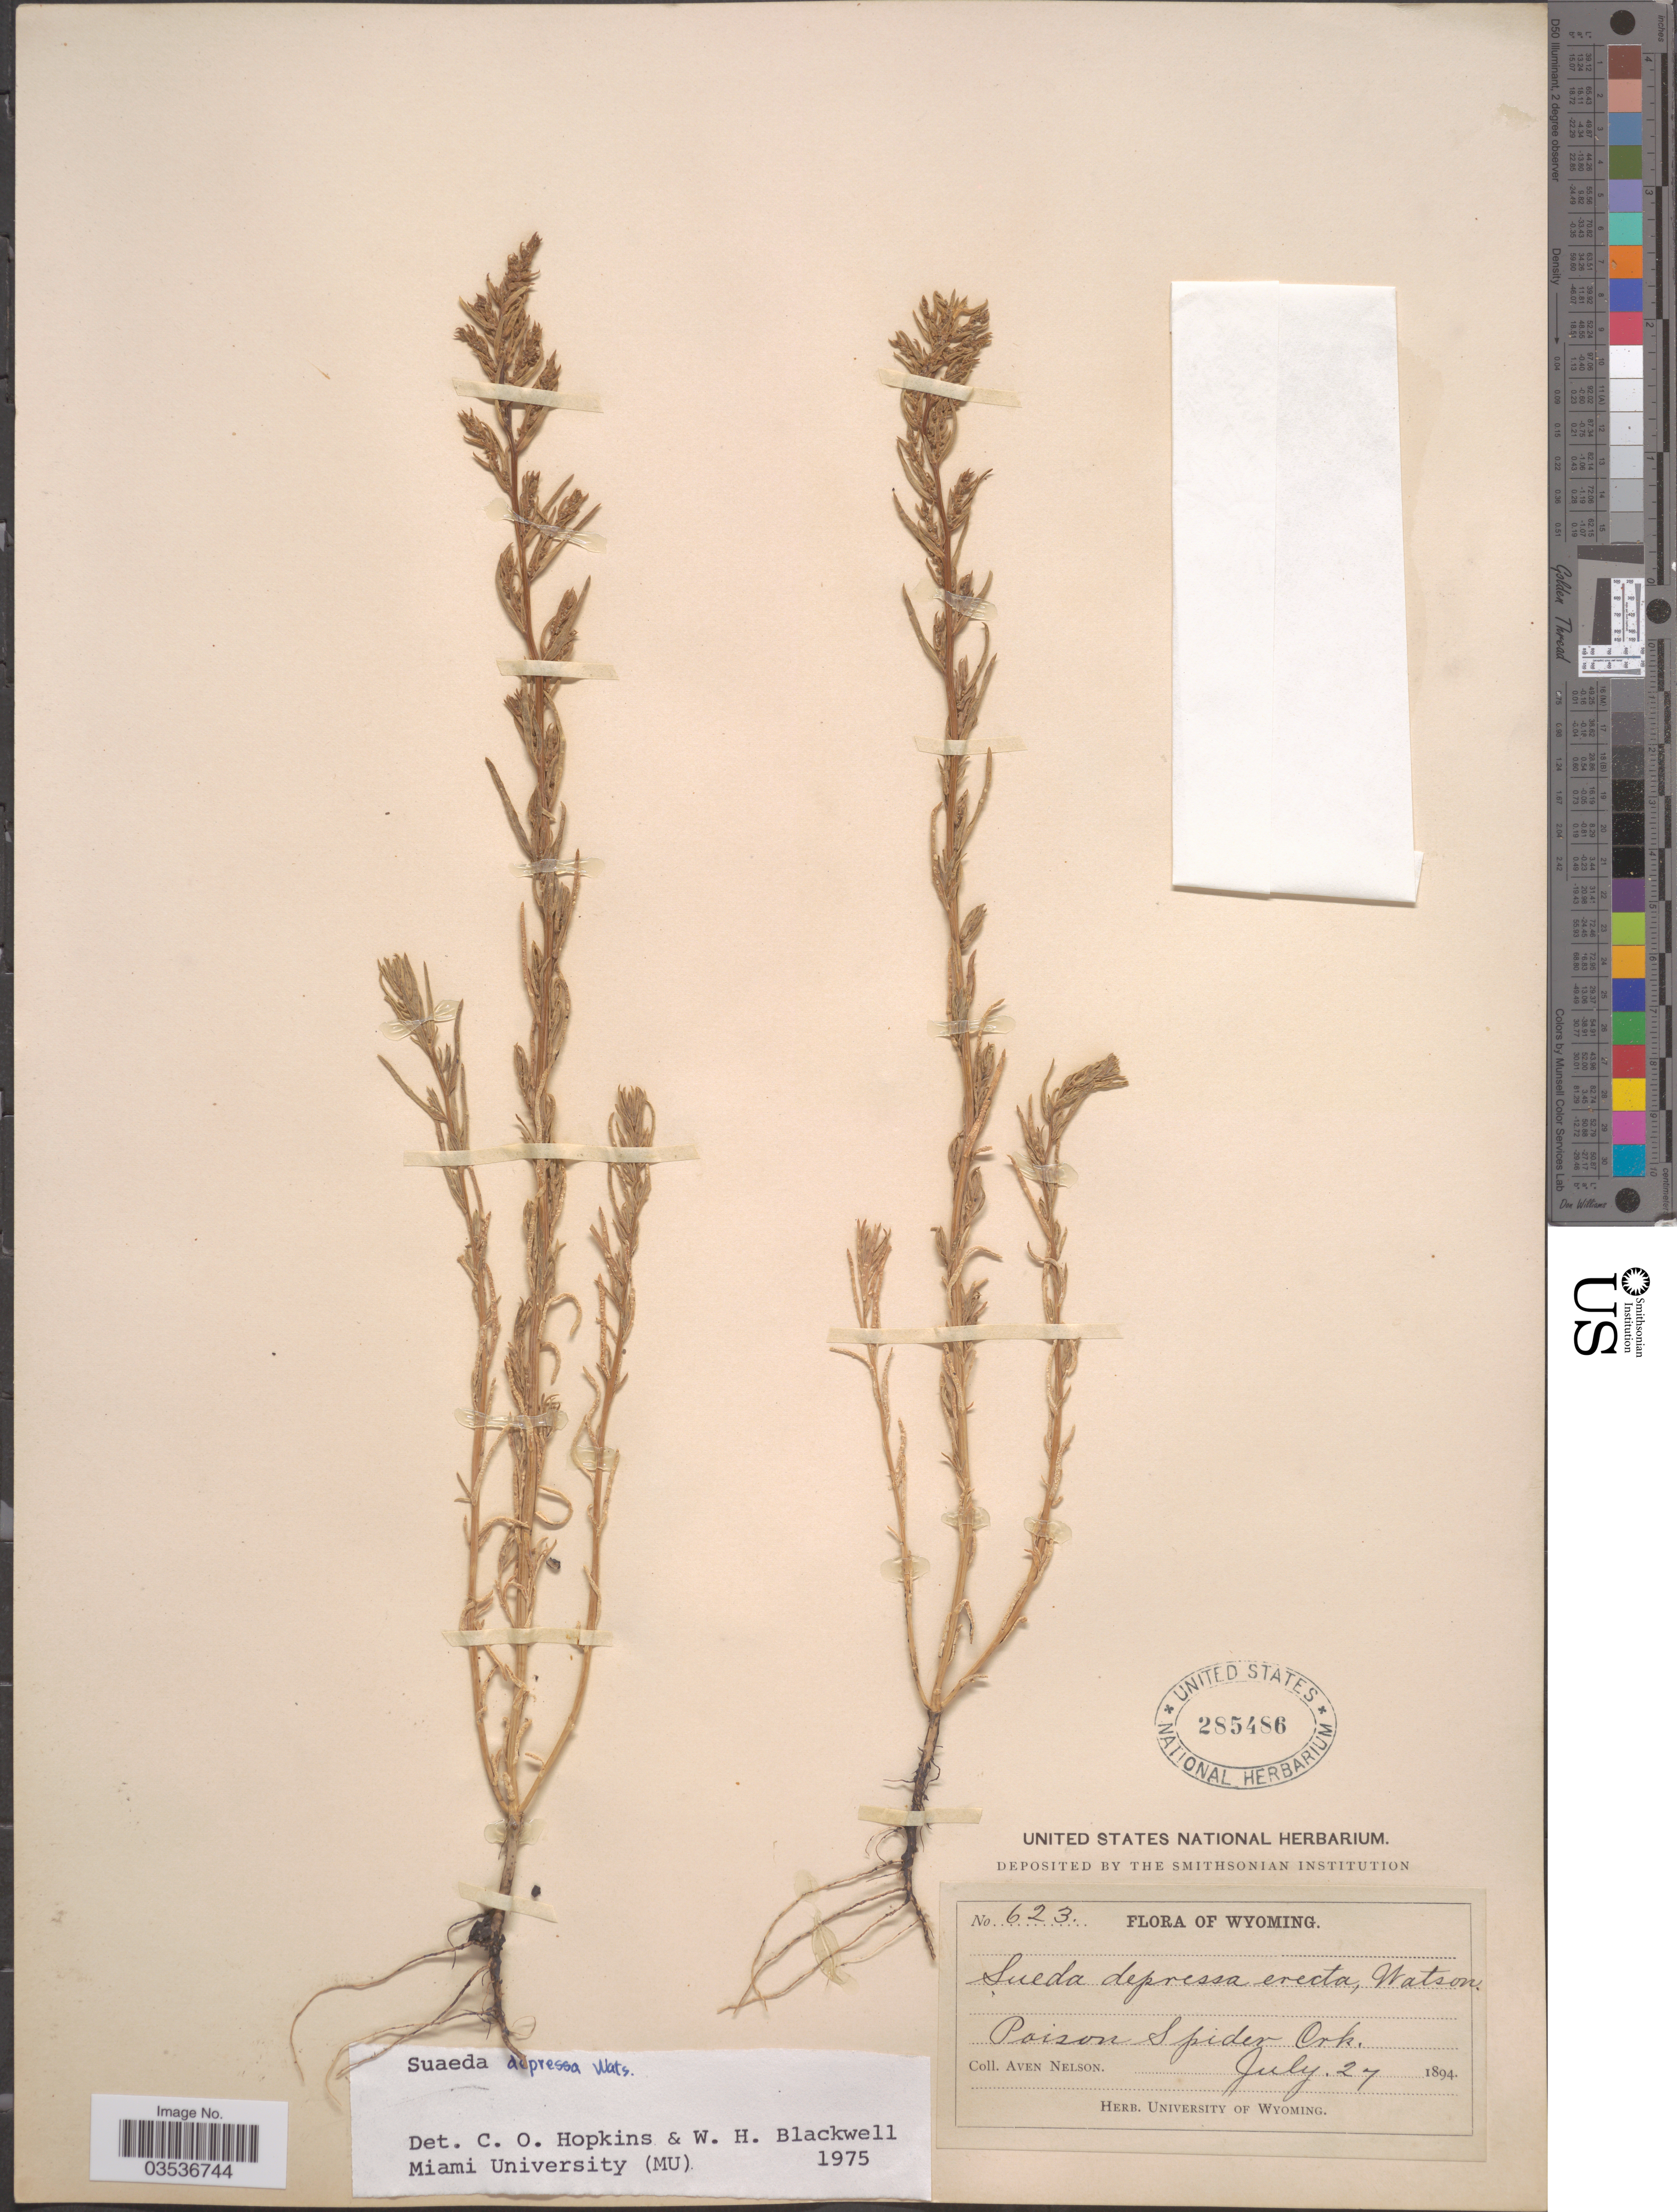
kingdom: Plantae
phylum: Tracheophyta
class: Magnoliopsida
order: Caryophyllales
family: Amaranthaceae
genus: Suaeda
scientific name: Suaeda depressa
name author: (Pursh) S. Watson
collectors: A. Nelson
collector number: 623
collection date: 1894-07-27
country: United States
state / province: Wyoming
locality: Poison Spider Crk.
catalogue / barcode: US 285486